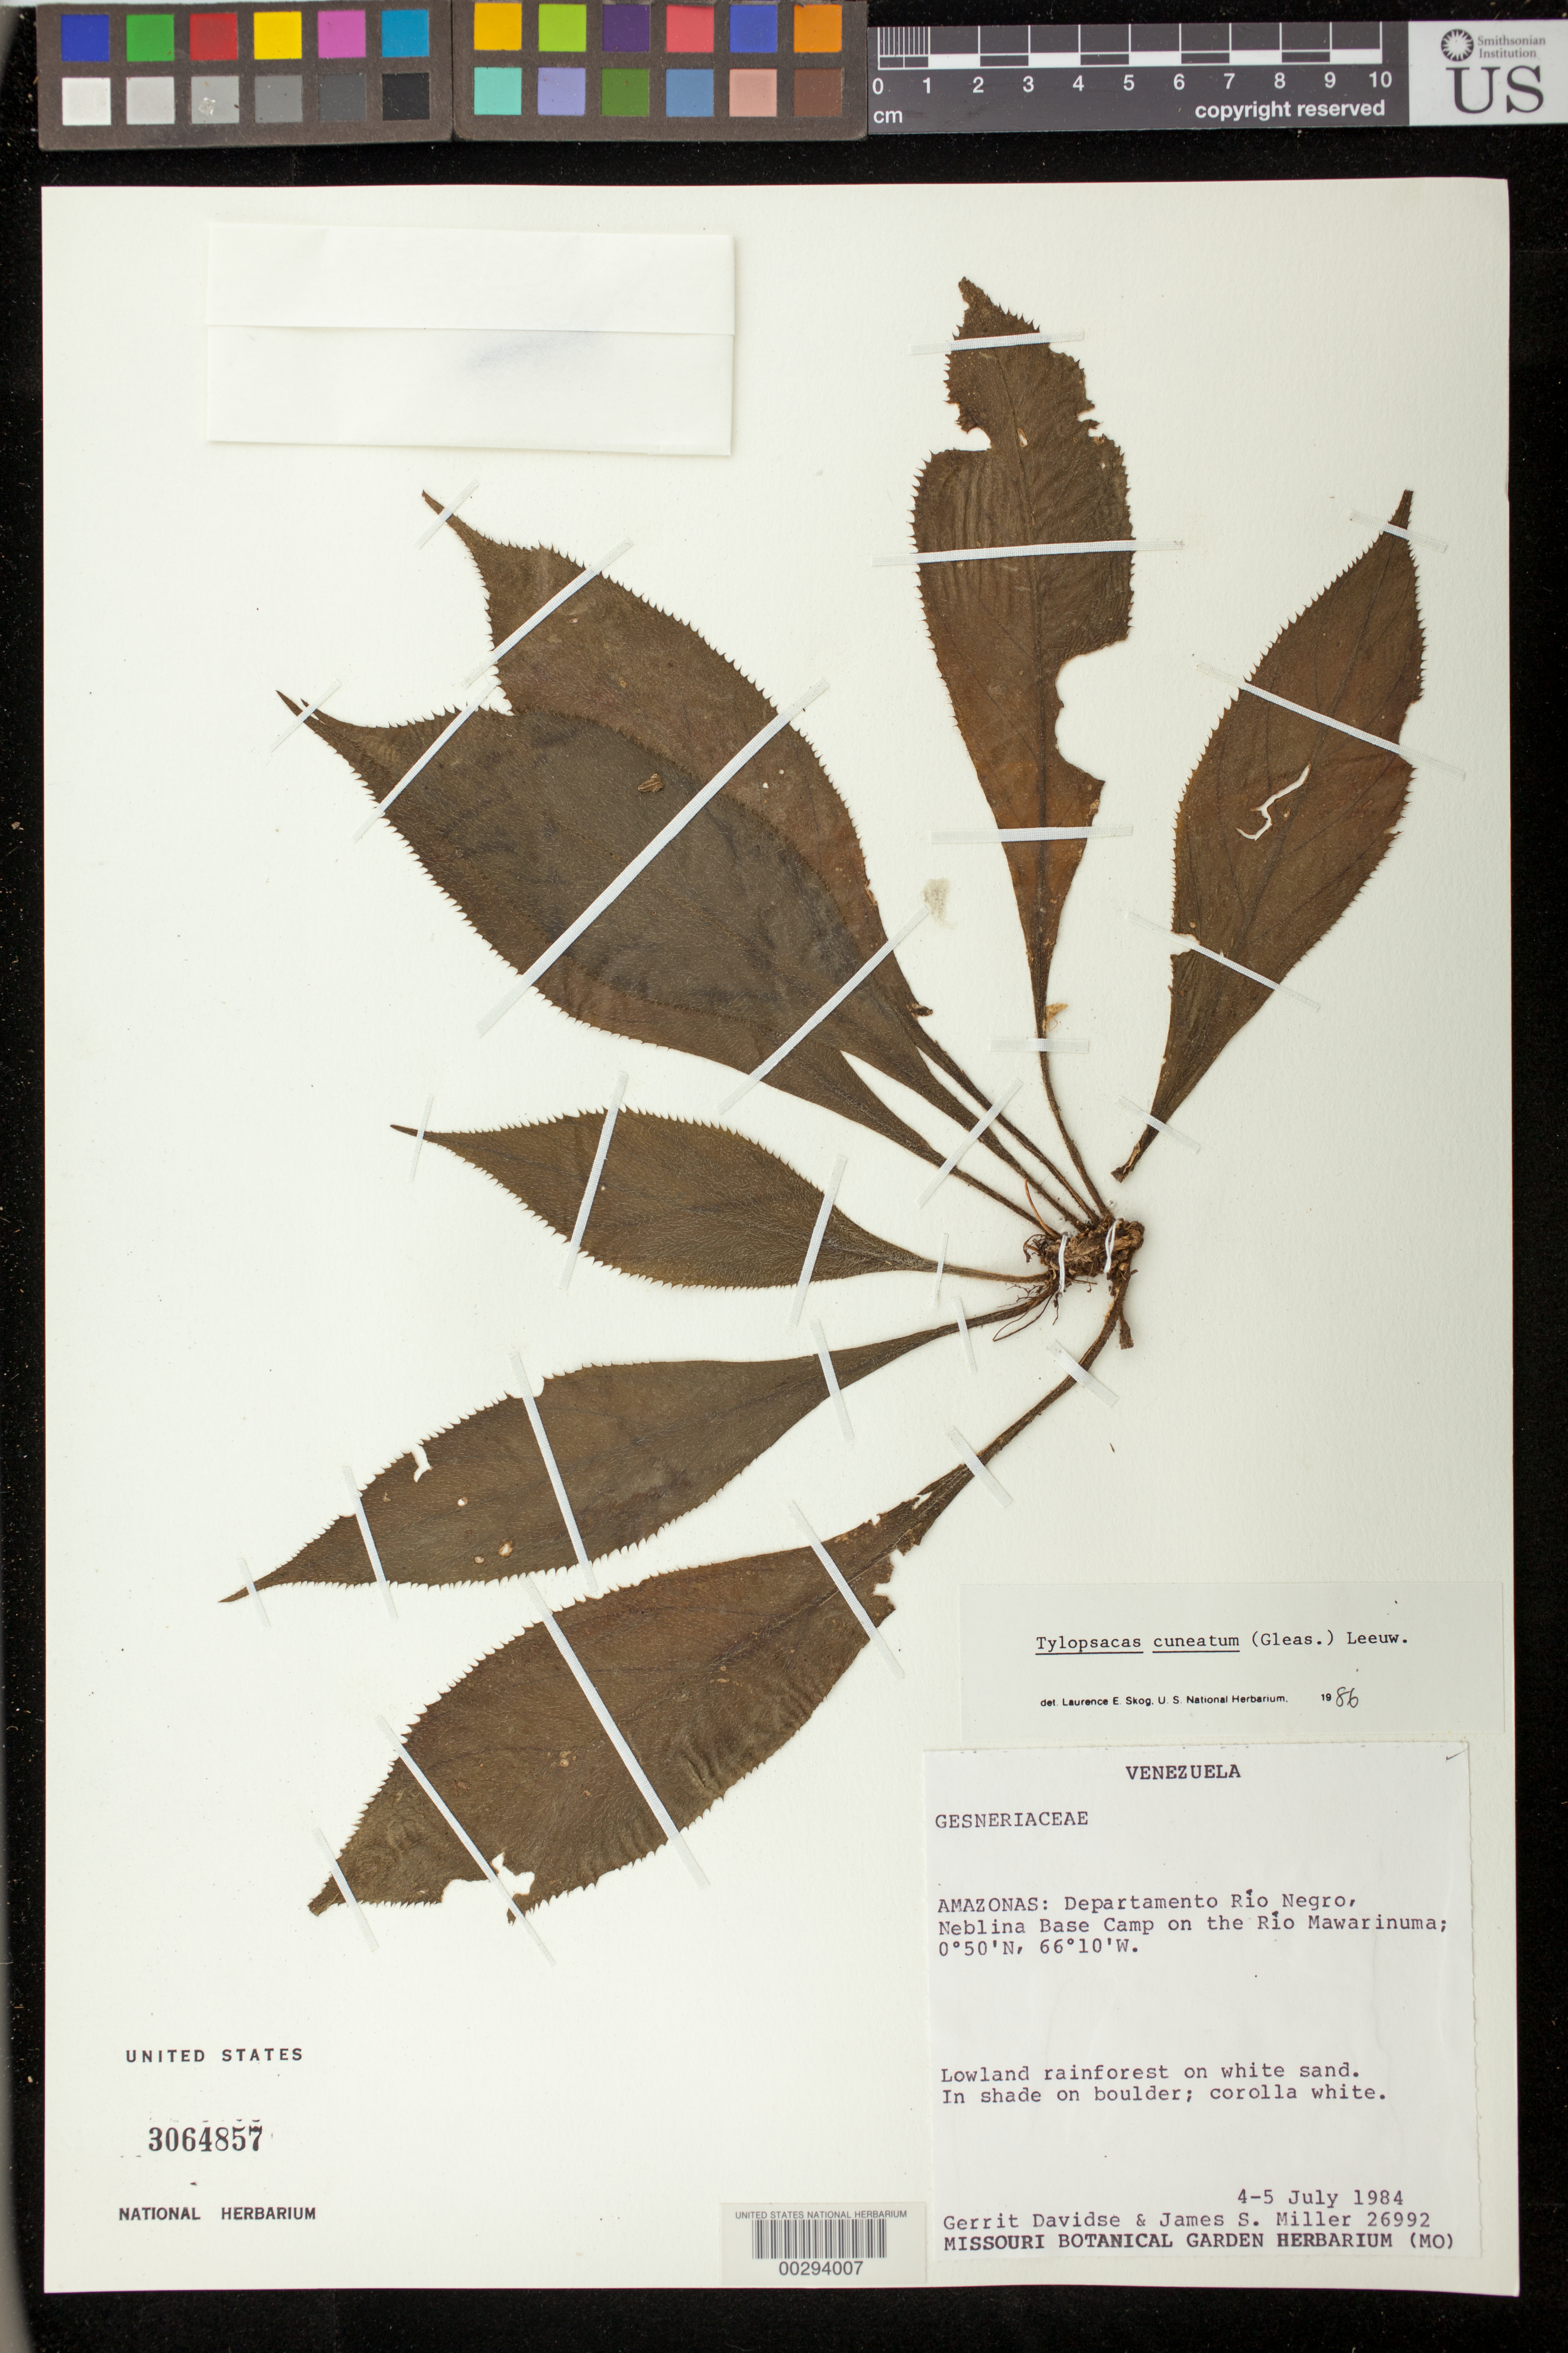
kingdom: Plantae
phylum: Tracheophyta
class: Magnoliopsida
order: Lamiales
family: Gesneriaceae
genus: Tylopsacas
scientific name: Tylopsacas cuneata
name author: (Gleason) Leeuwenb.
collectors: G. Davidse & J. S. Miller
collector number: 26992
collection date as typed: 4-5 Jul 1984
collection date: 1984-07-04/1984-07-05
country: Venezuela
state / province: Amazonas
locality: Departamento Río Negro, Neblina Base Camp on the Río Mawarinuma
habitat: Lowland rainforest on white sand, in shade on boulder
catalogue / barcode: US 3064857